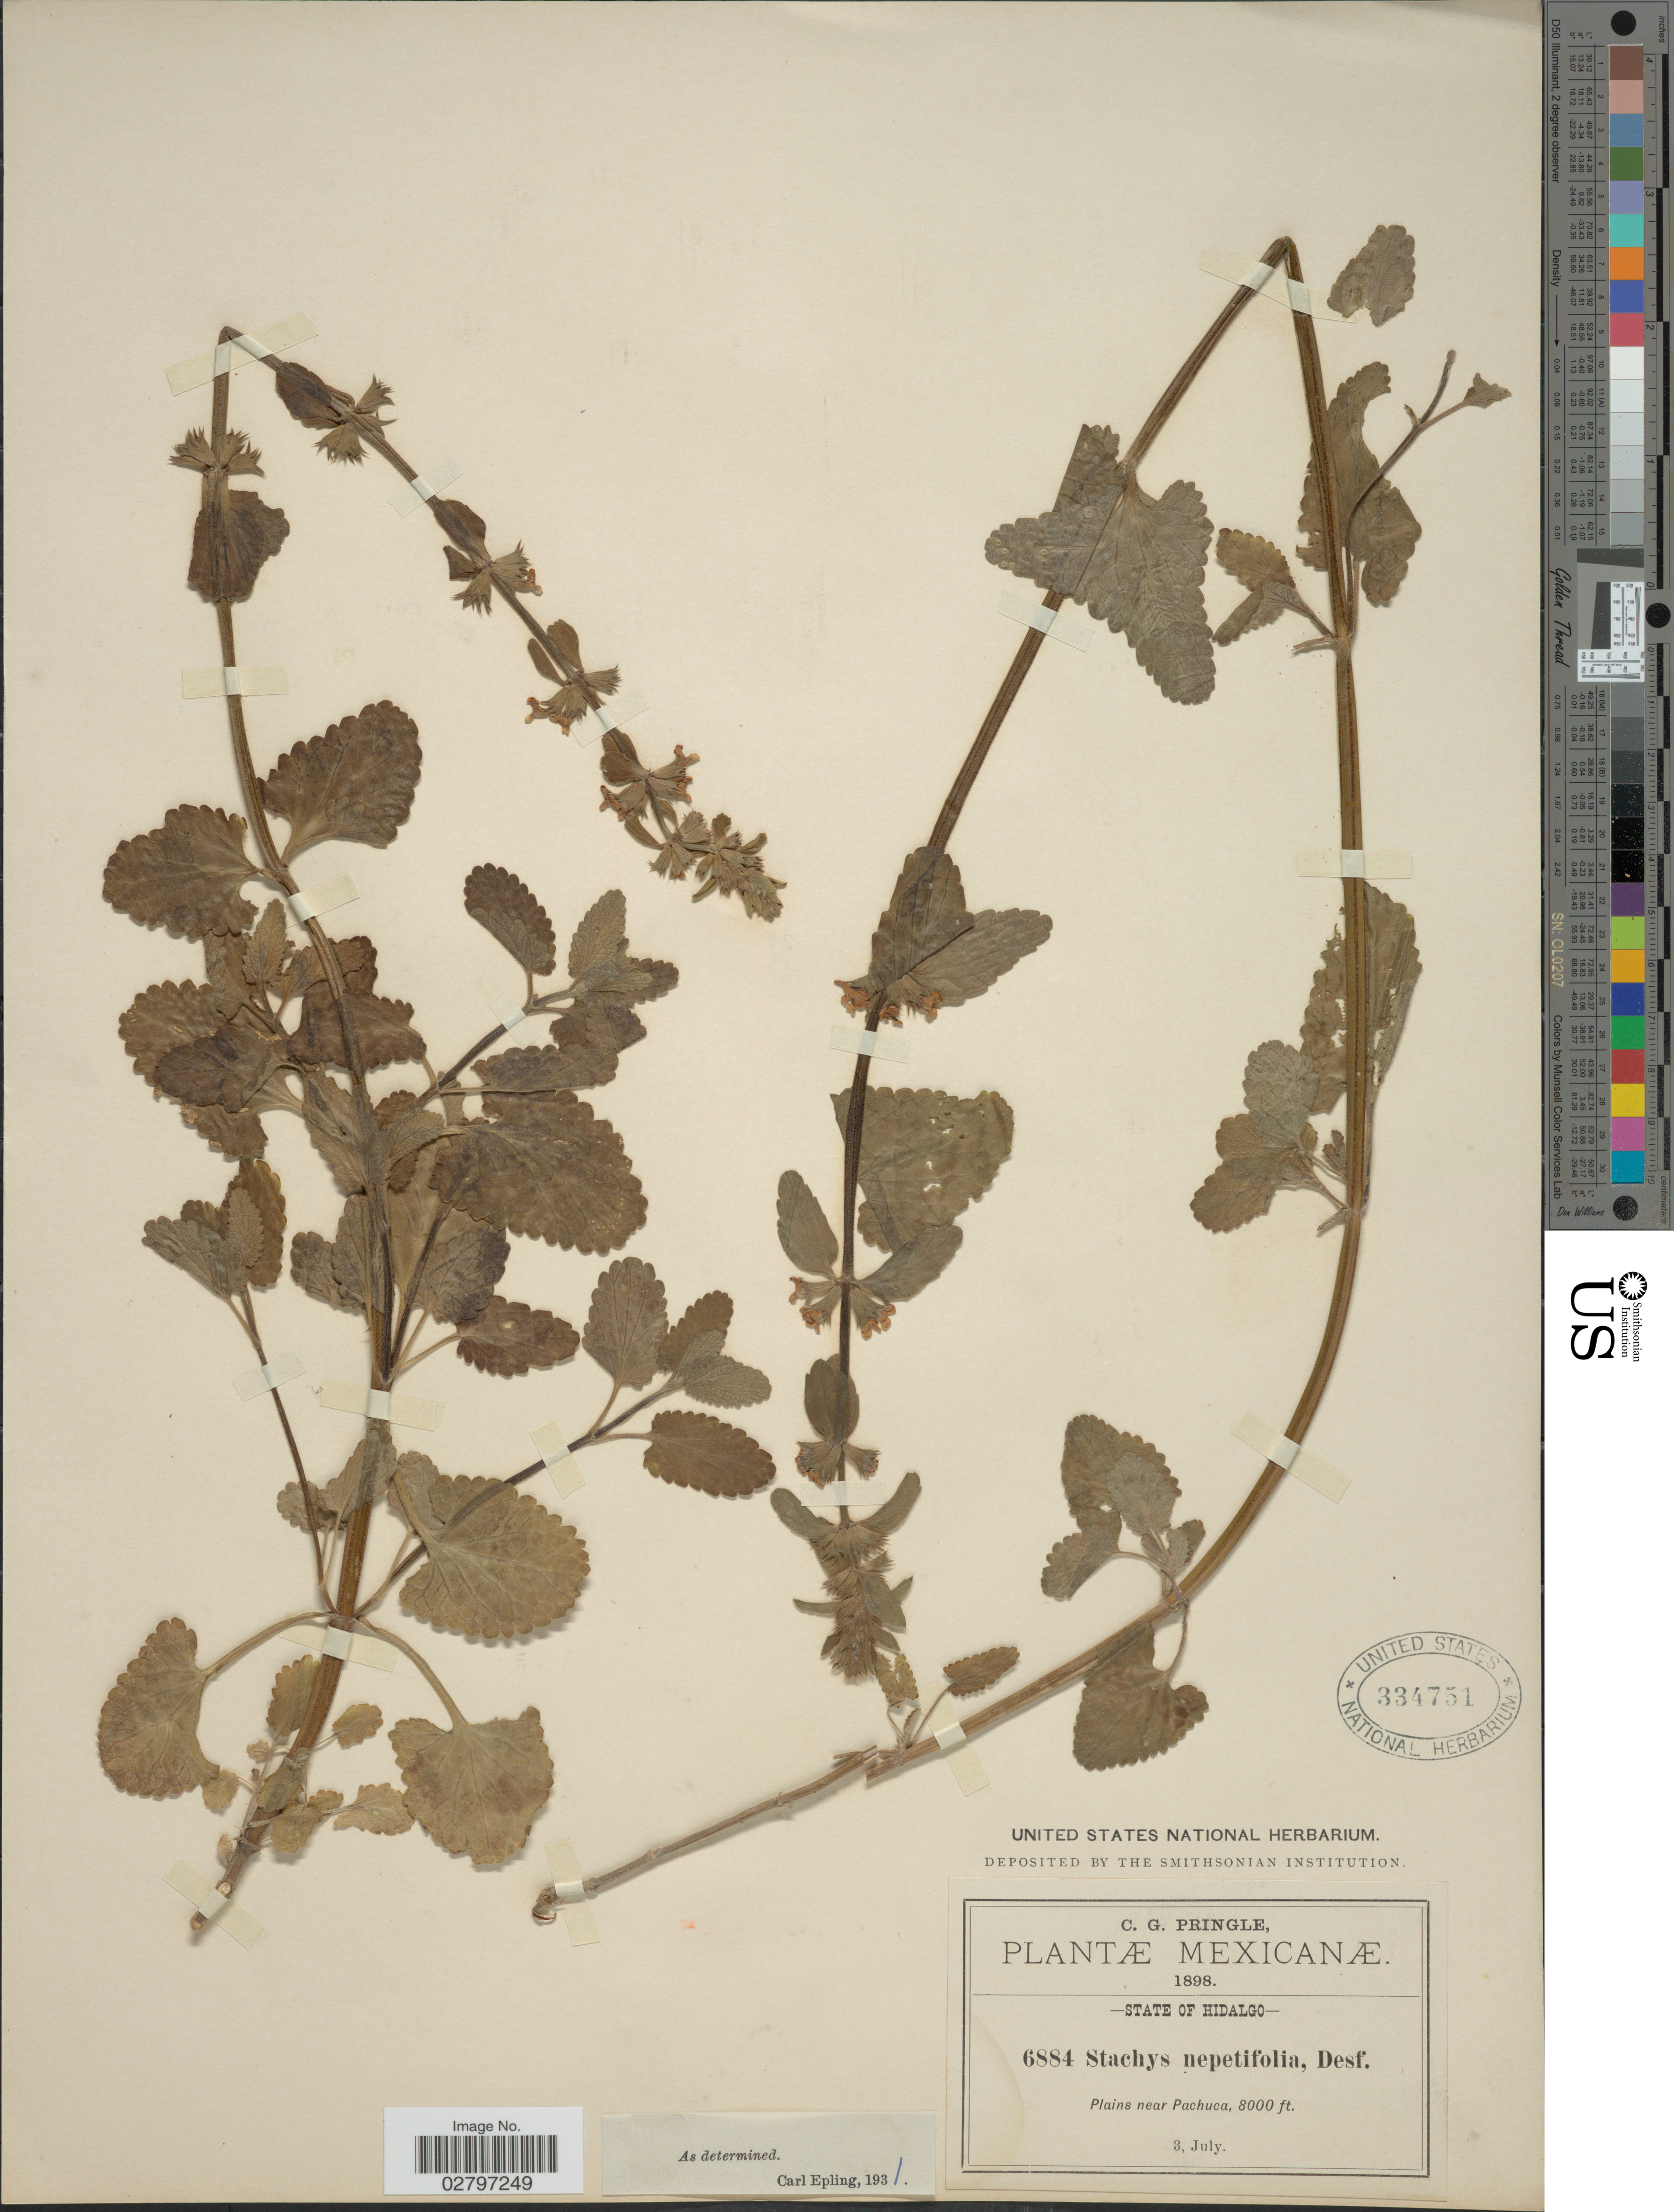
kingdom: Plantae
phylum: Tracheophyta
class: Magnoliopsida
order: Lamiales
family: Lamiaceae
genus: Stachys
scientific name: Stachys nepetifolia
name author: Desf.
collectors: C. G. Pringle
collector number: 6884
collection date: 1898-07-03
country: Mexico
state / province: Hidalgo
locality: Plains near Pachuca.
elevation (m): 2438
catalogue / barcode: US 334751